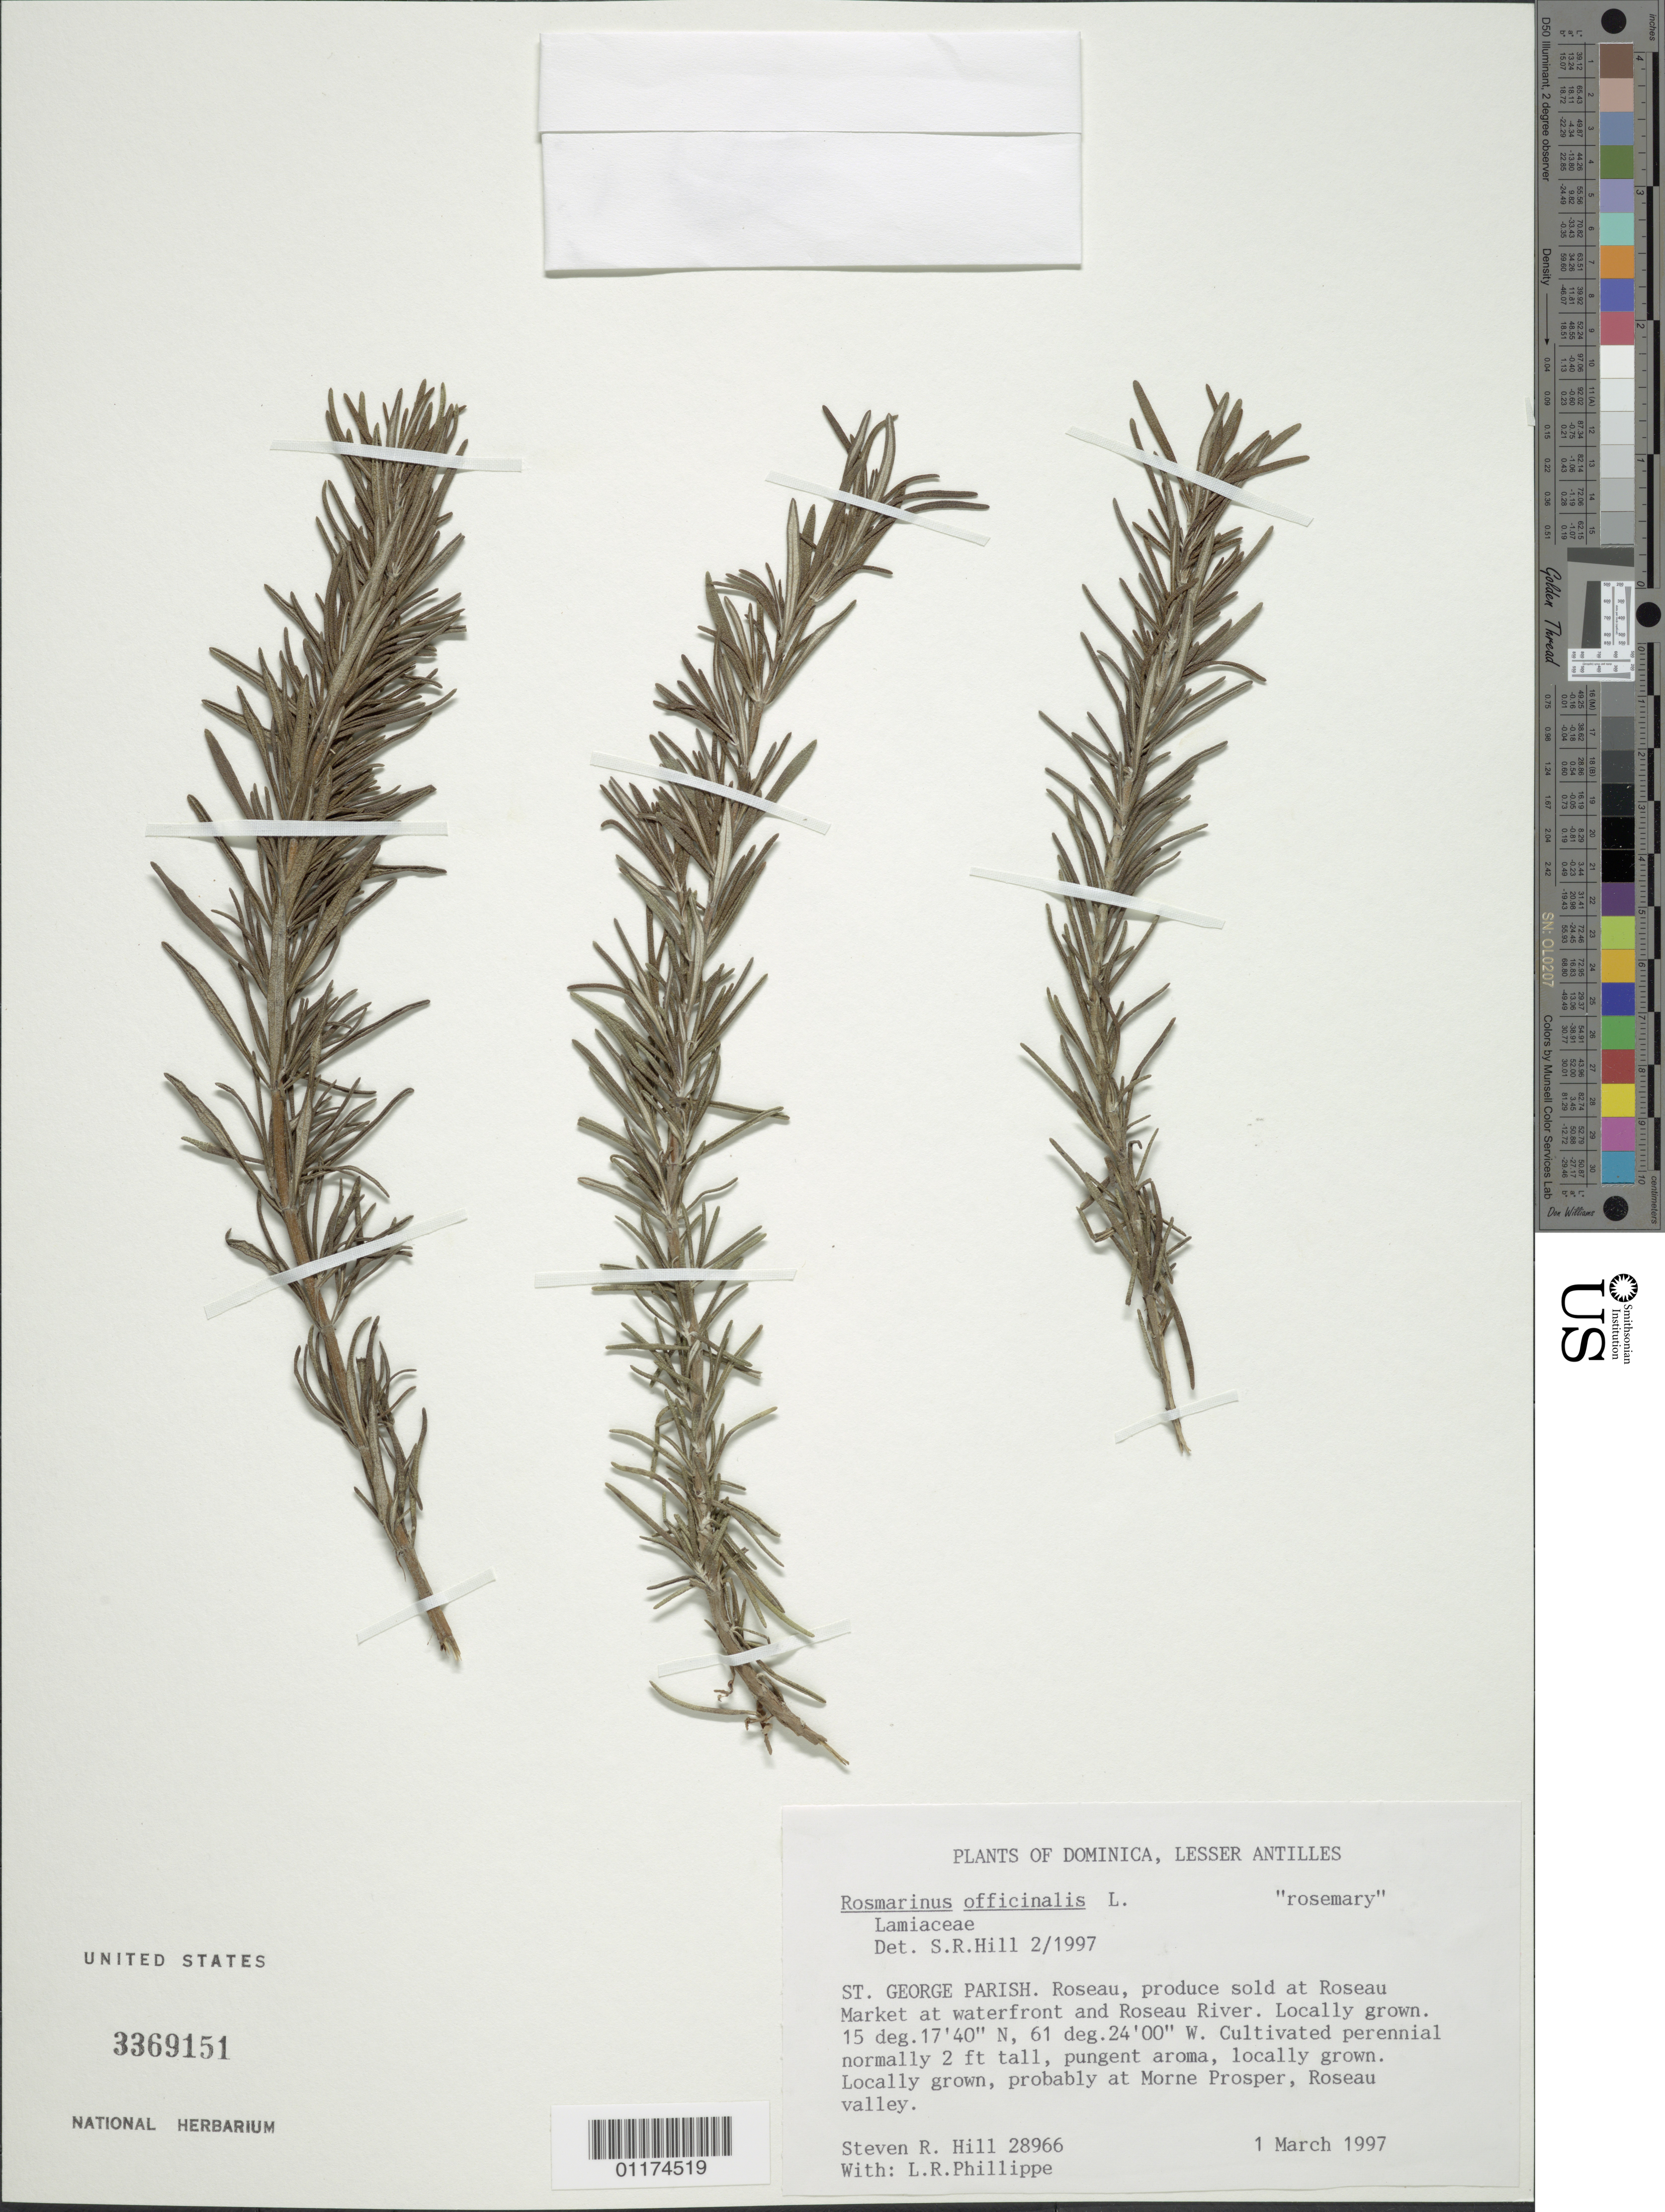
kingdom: Plantae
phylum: Tracheophyta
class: Magnoliopsida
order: Lamiales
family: Lamiaceae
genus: Rosmarinus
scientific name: Rosmarinus officinalis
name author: L.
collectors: S. R. Hill & L. Phillippe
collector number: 28966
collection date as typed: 01 Mar 1997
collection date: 1997-03-01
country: Dominica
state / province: St. George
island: Dominica I.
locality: Roseau, produce sold at Roseau Market at waterfront and Roseau River.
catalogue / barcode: US 3369151